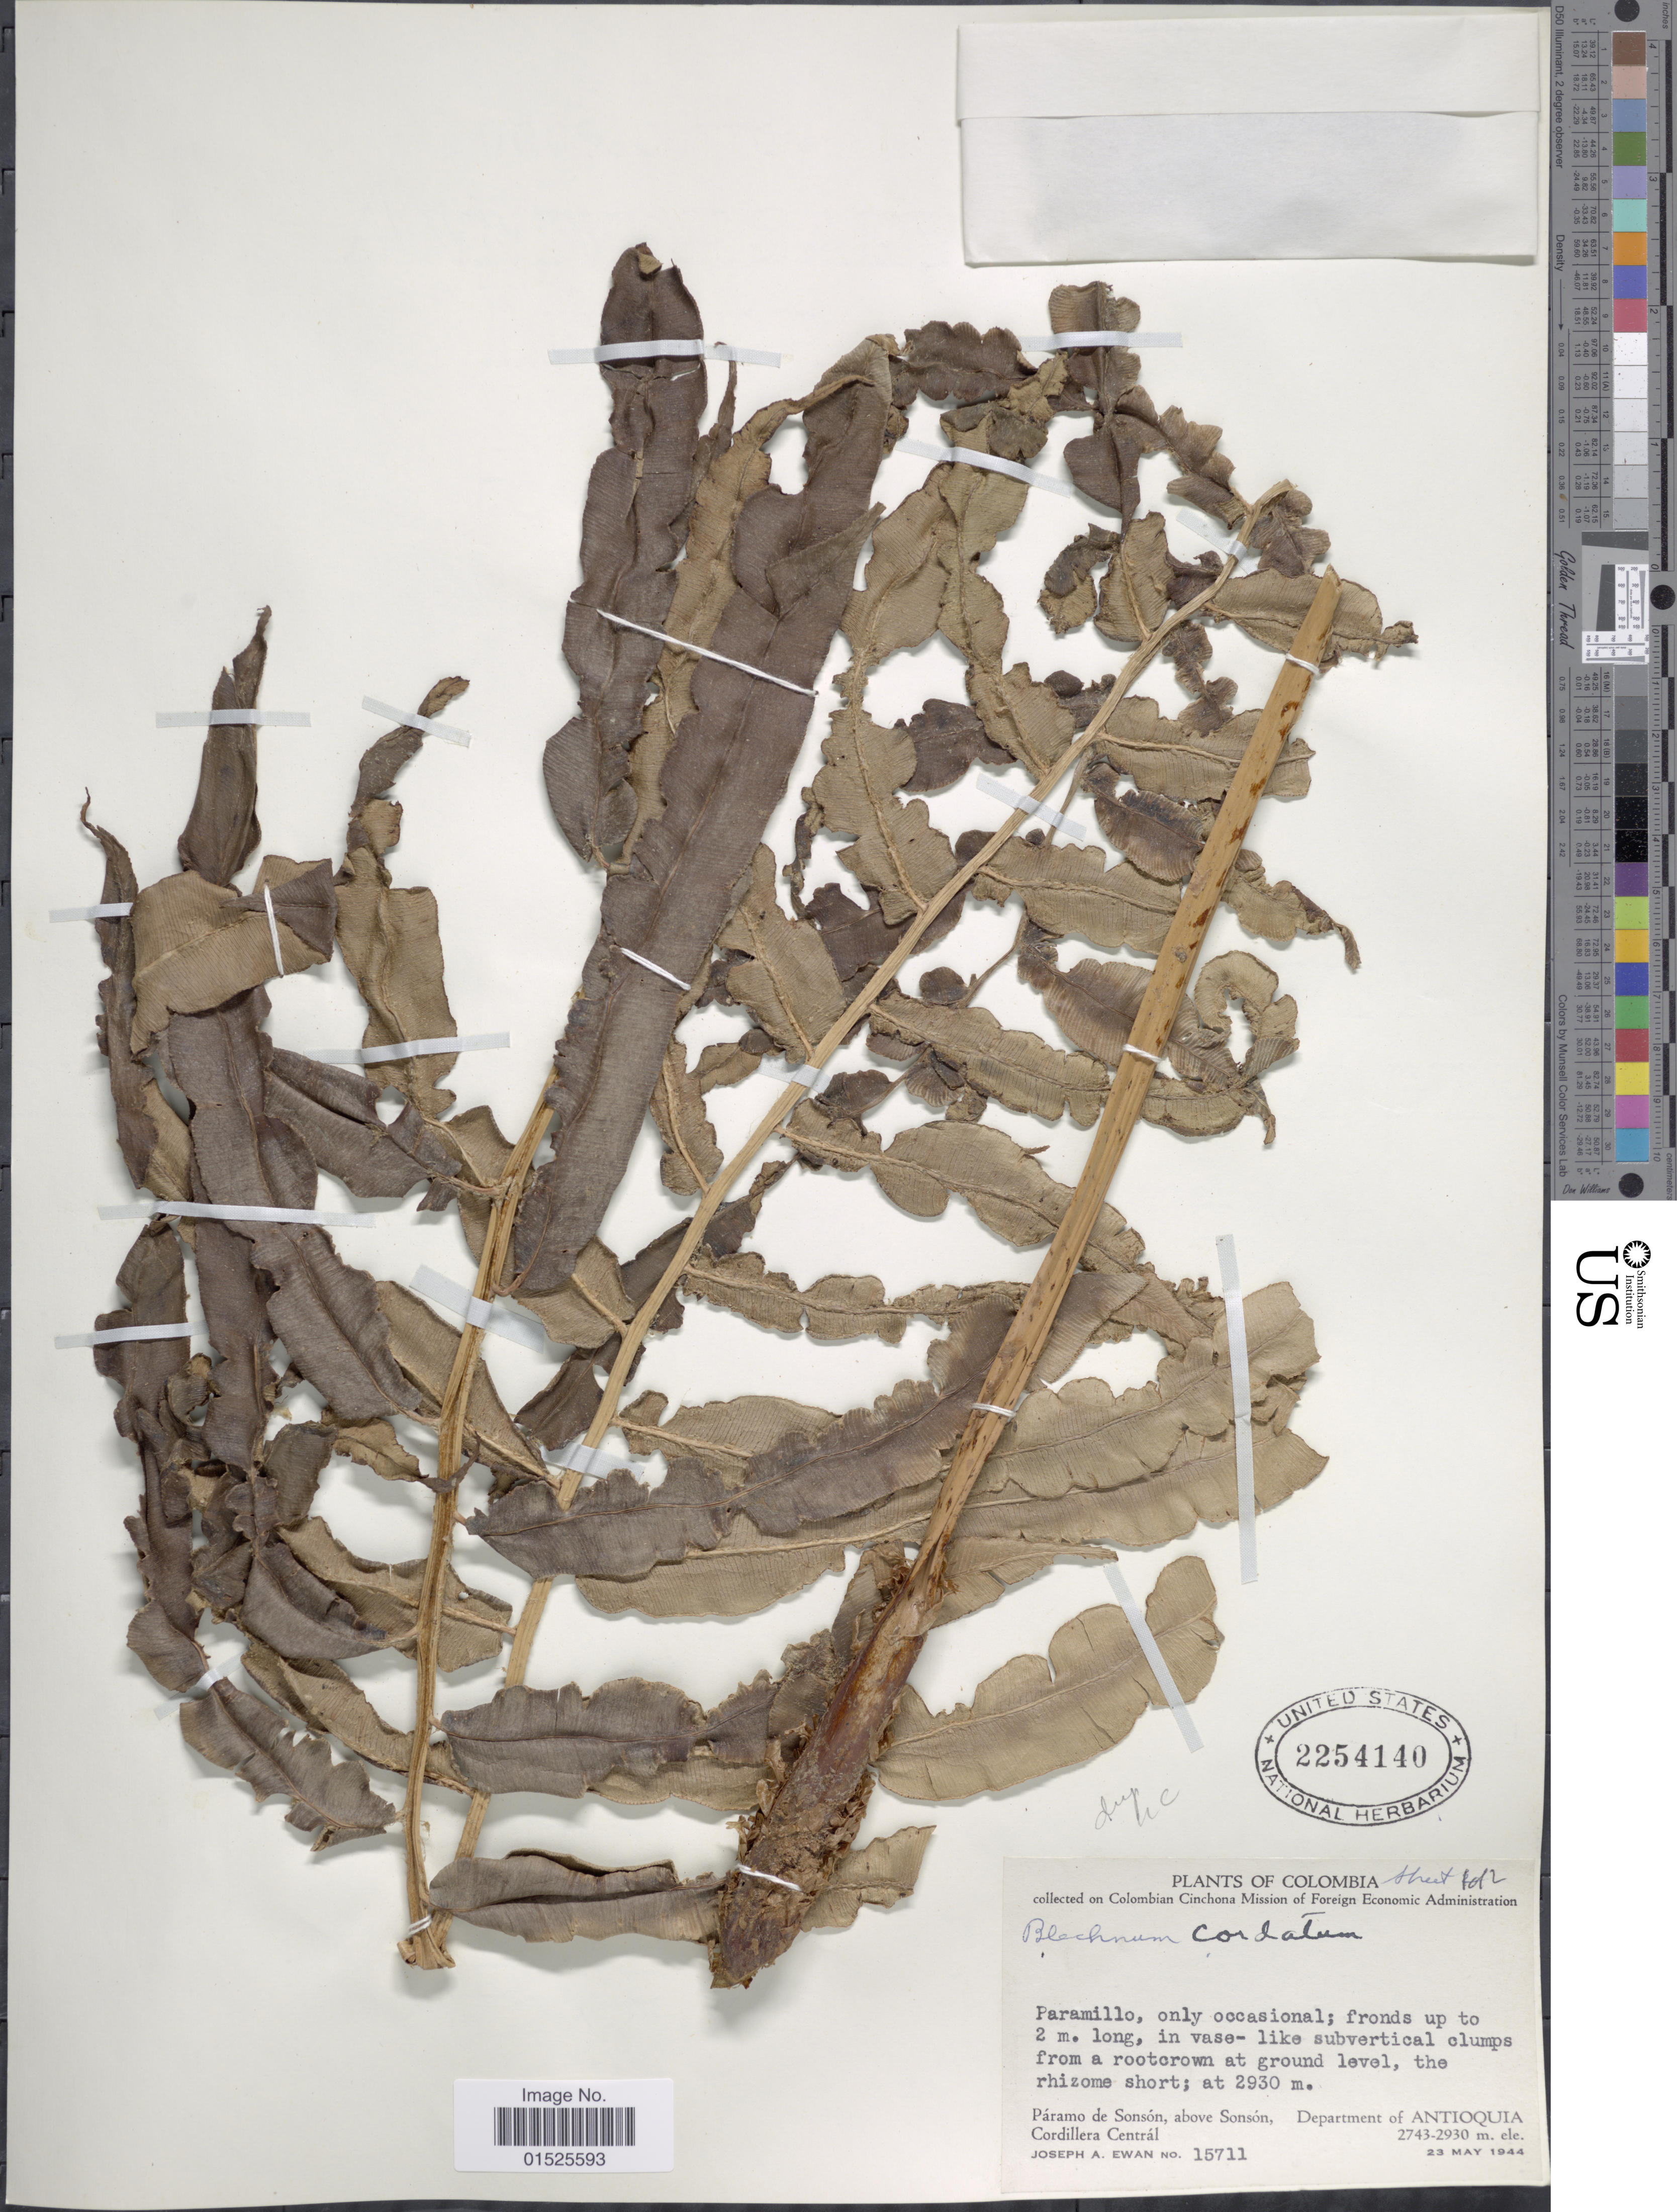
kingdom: Plantae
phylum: Tracheophyta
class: Polypodiopsida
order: Polypodiales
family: Blechnaceae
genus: Blechnum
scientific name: Blechnum cordatum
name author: (Desv.) Hieron.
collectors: J. A. Ewan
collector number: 15711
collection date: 1944-05-23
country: Colombia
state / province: Antioquia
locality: Páramo de Sonsón, above Sonsón, Cordillera Centrál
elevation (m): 2930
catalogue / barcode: US 2254140